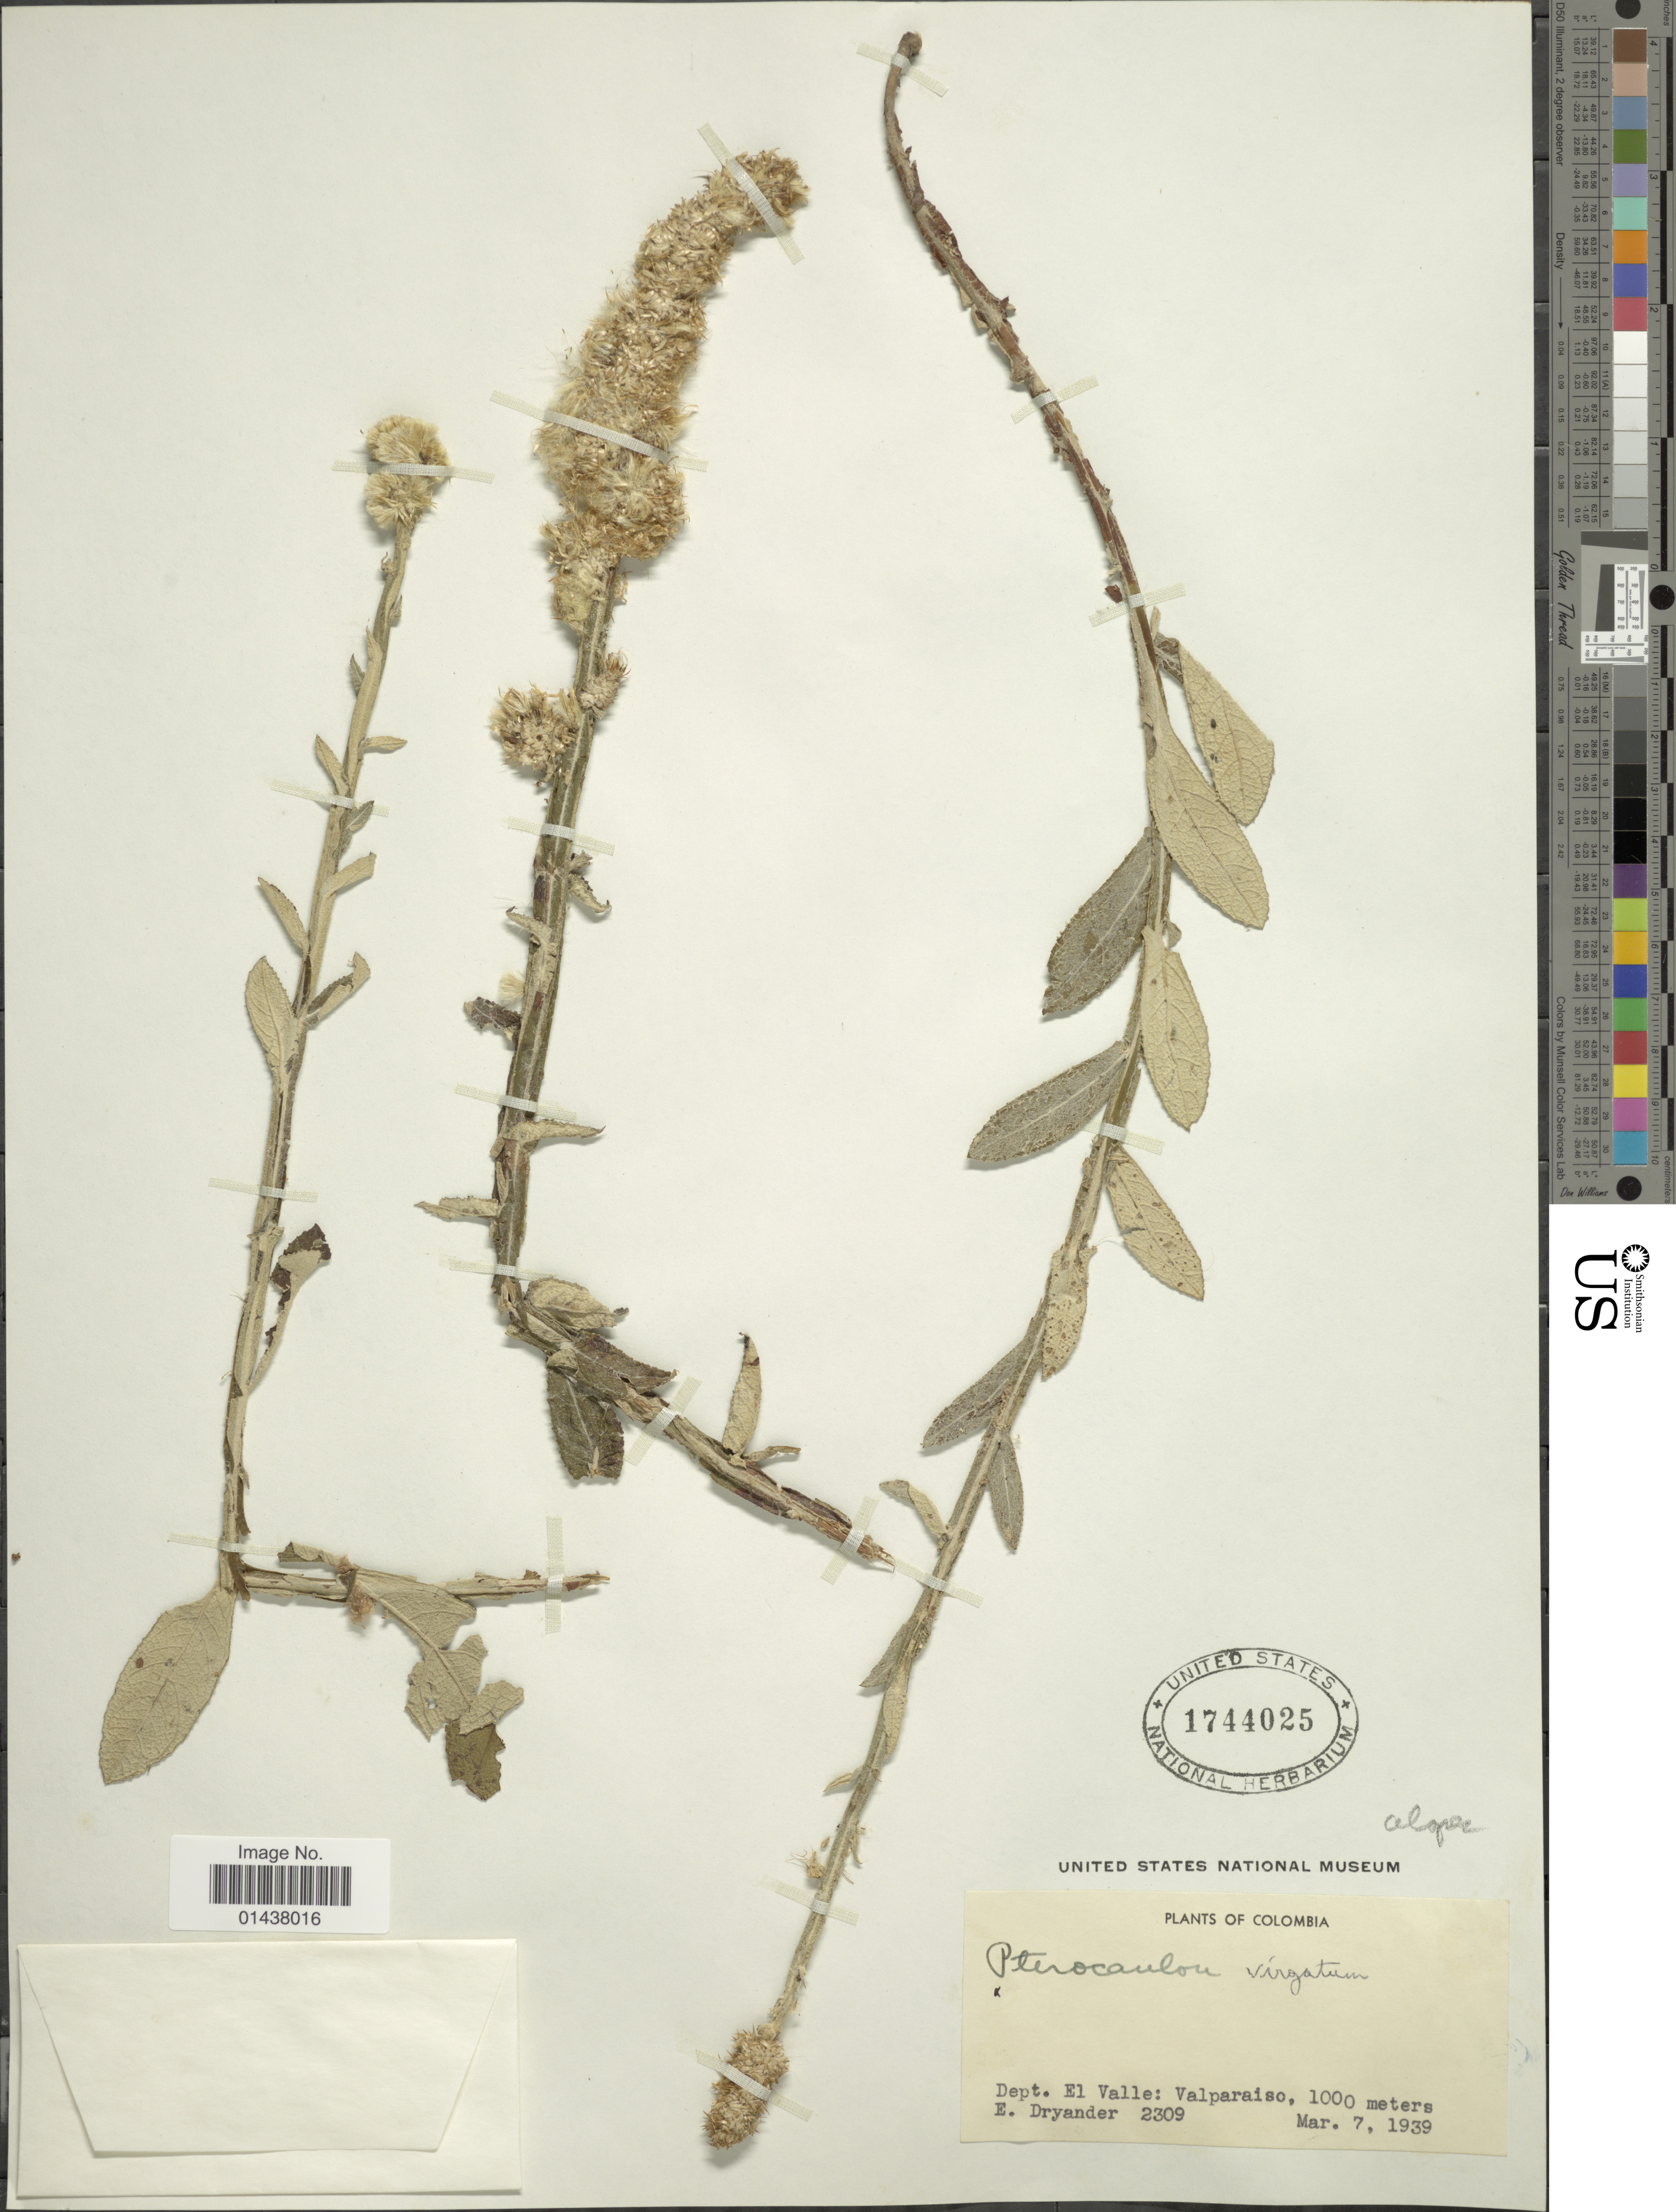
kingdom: Plantae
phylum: Tracheophyta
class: Magnoliopsida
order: Asterales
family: Asteraceae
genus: Pterocaulon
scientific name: Pterocaulon alopecuroides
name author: (Lam.) DC.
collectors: E. Dryander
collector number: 2309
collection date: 1939-03-07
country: Colombia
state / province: Valle del Cauca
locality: Dept. El Valle: Valparaiso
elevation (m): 1000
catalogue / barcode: US 1744025